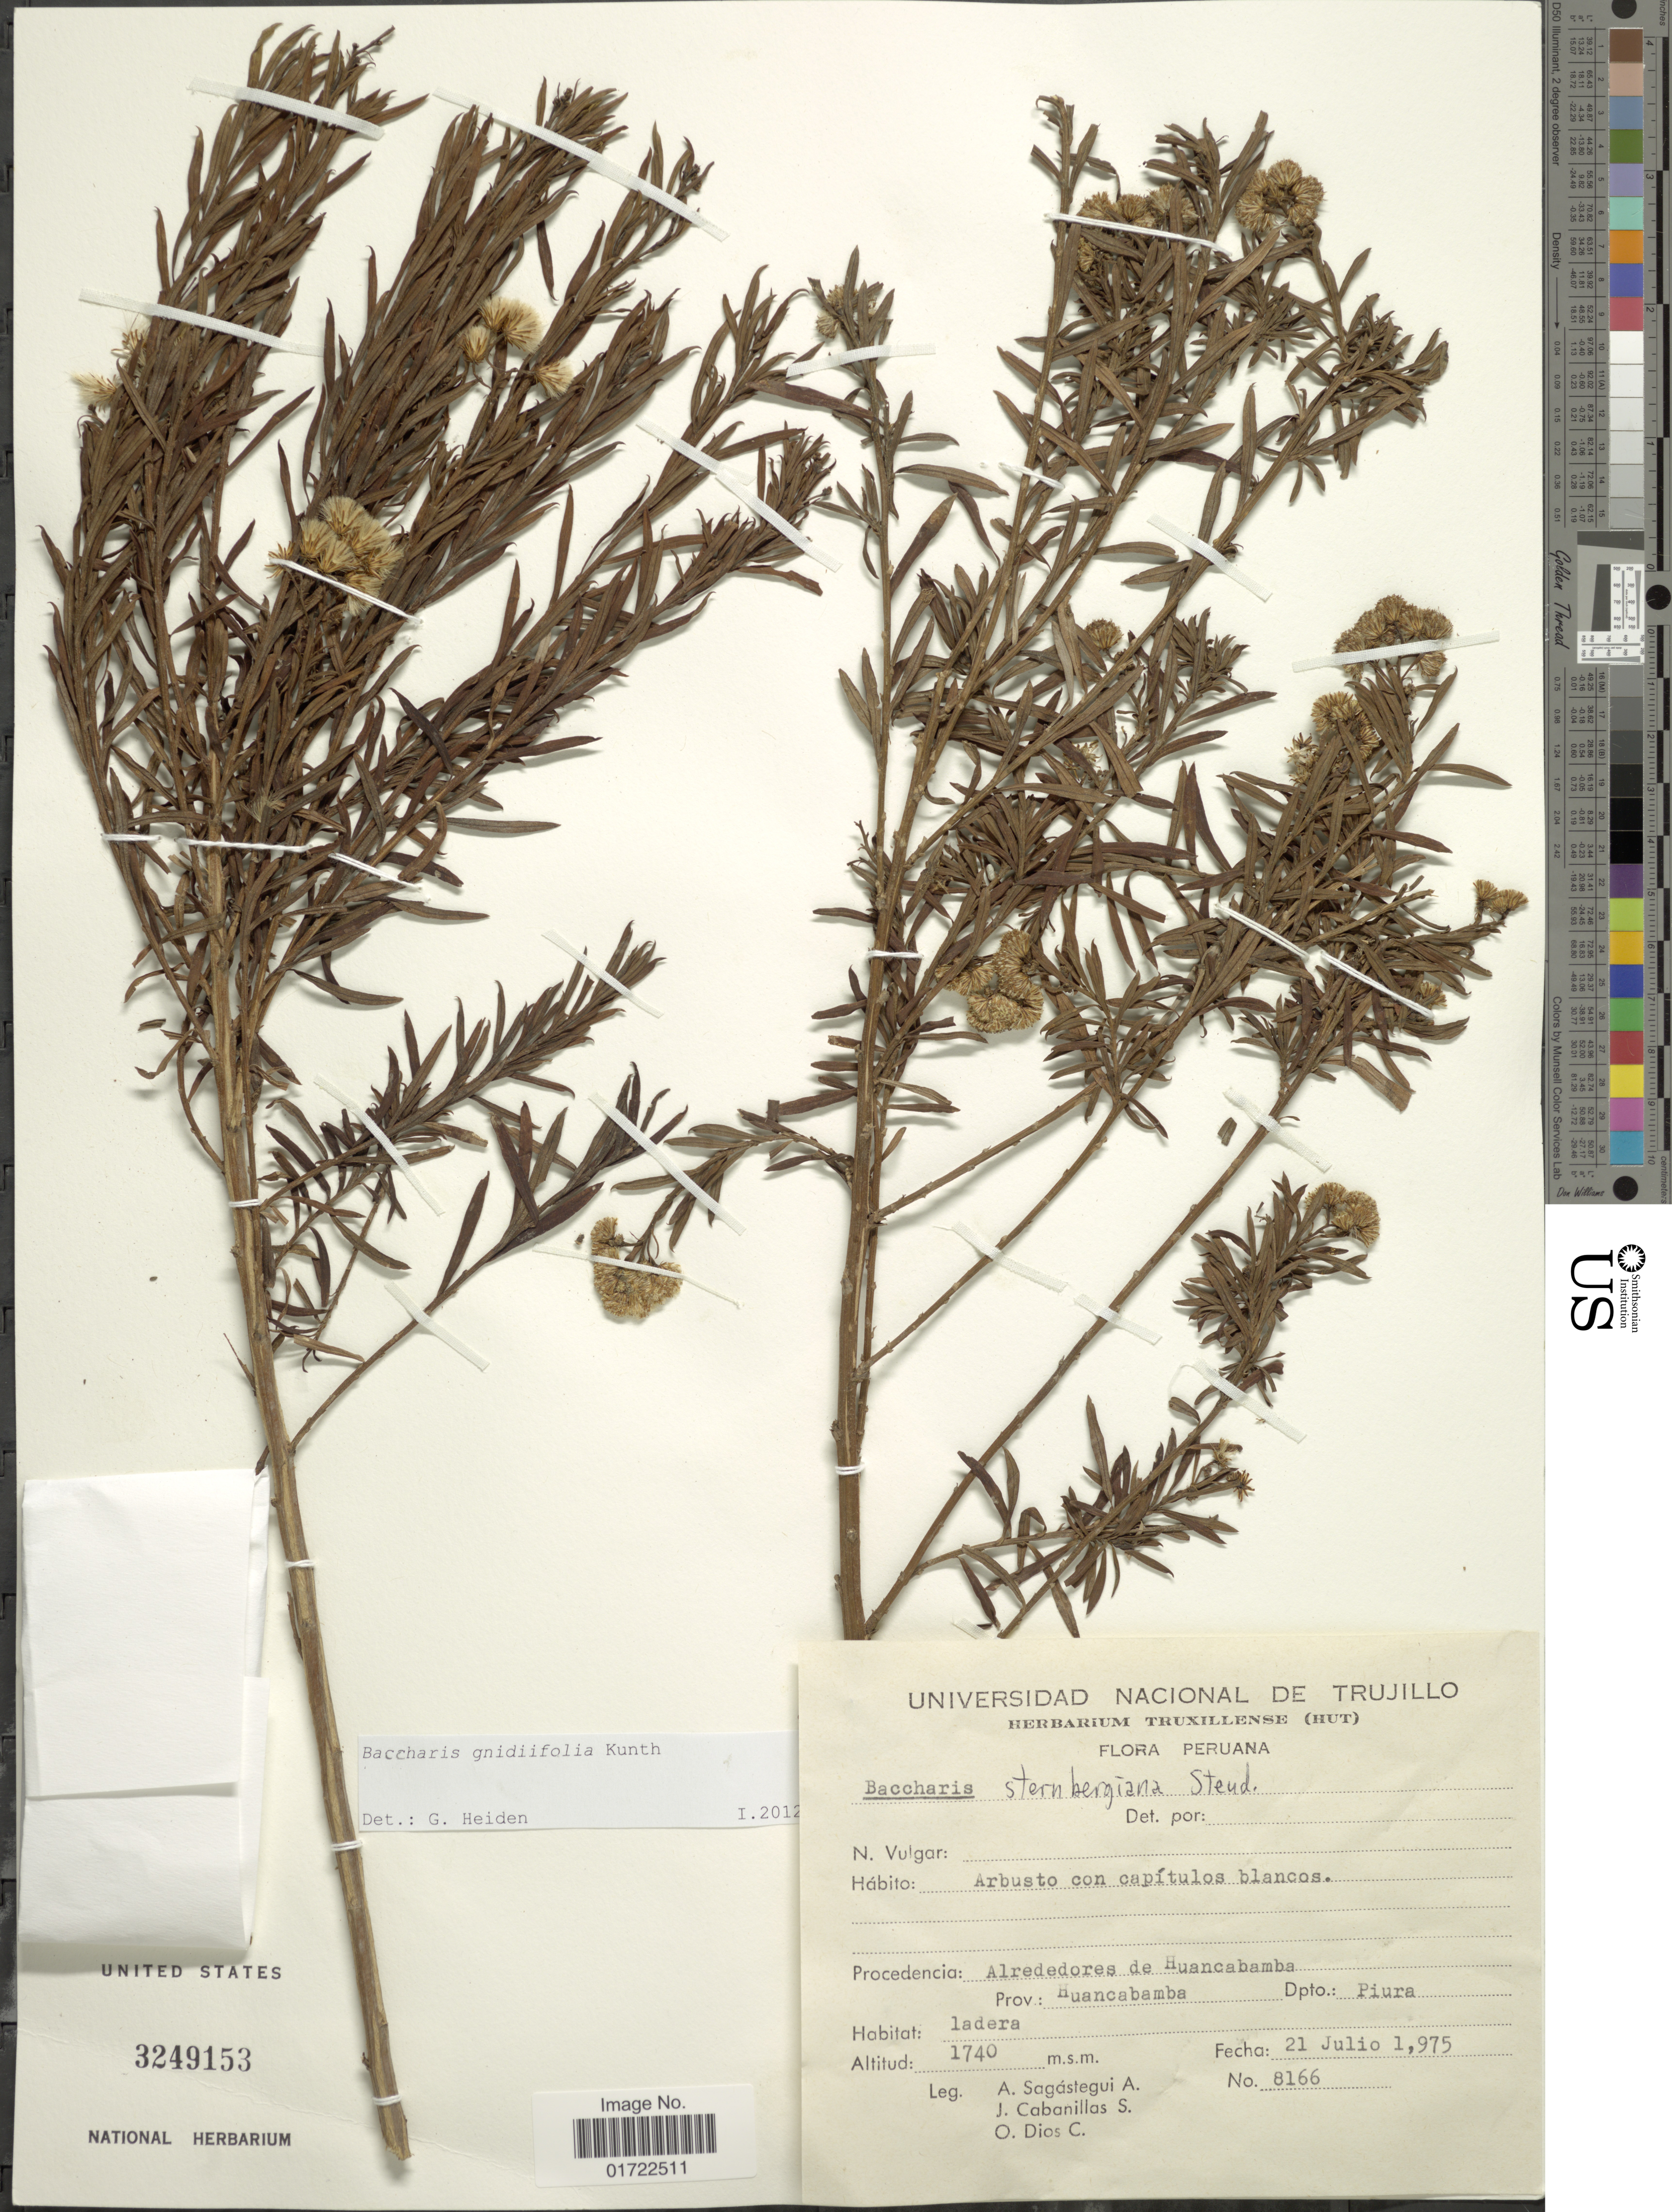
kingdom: Plantae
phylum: Tracheophyta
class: Magnoliopsida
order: Asterales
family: Asteraceae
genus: Baccharis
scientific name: Baccharis gnidiifolia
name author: Kunth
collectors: A. Sagástegui A., J. Cabanillas S. & O. Dios C.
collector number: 8166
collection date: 1975-07-21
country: Peru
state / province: Piura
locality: Procedencia: Alrededores de Huancabamba, Prov.: Huancabamba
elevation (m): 1740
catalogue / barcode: US 3249153